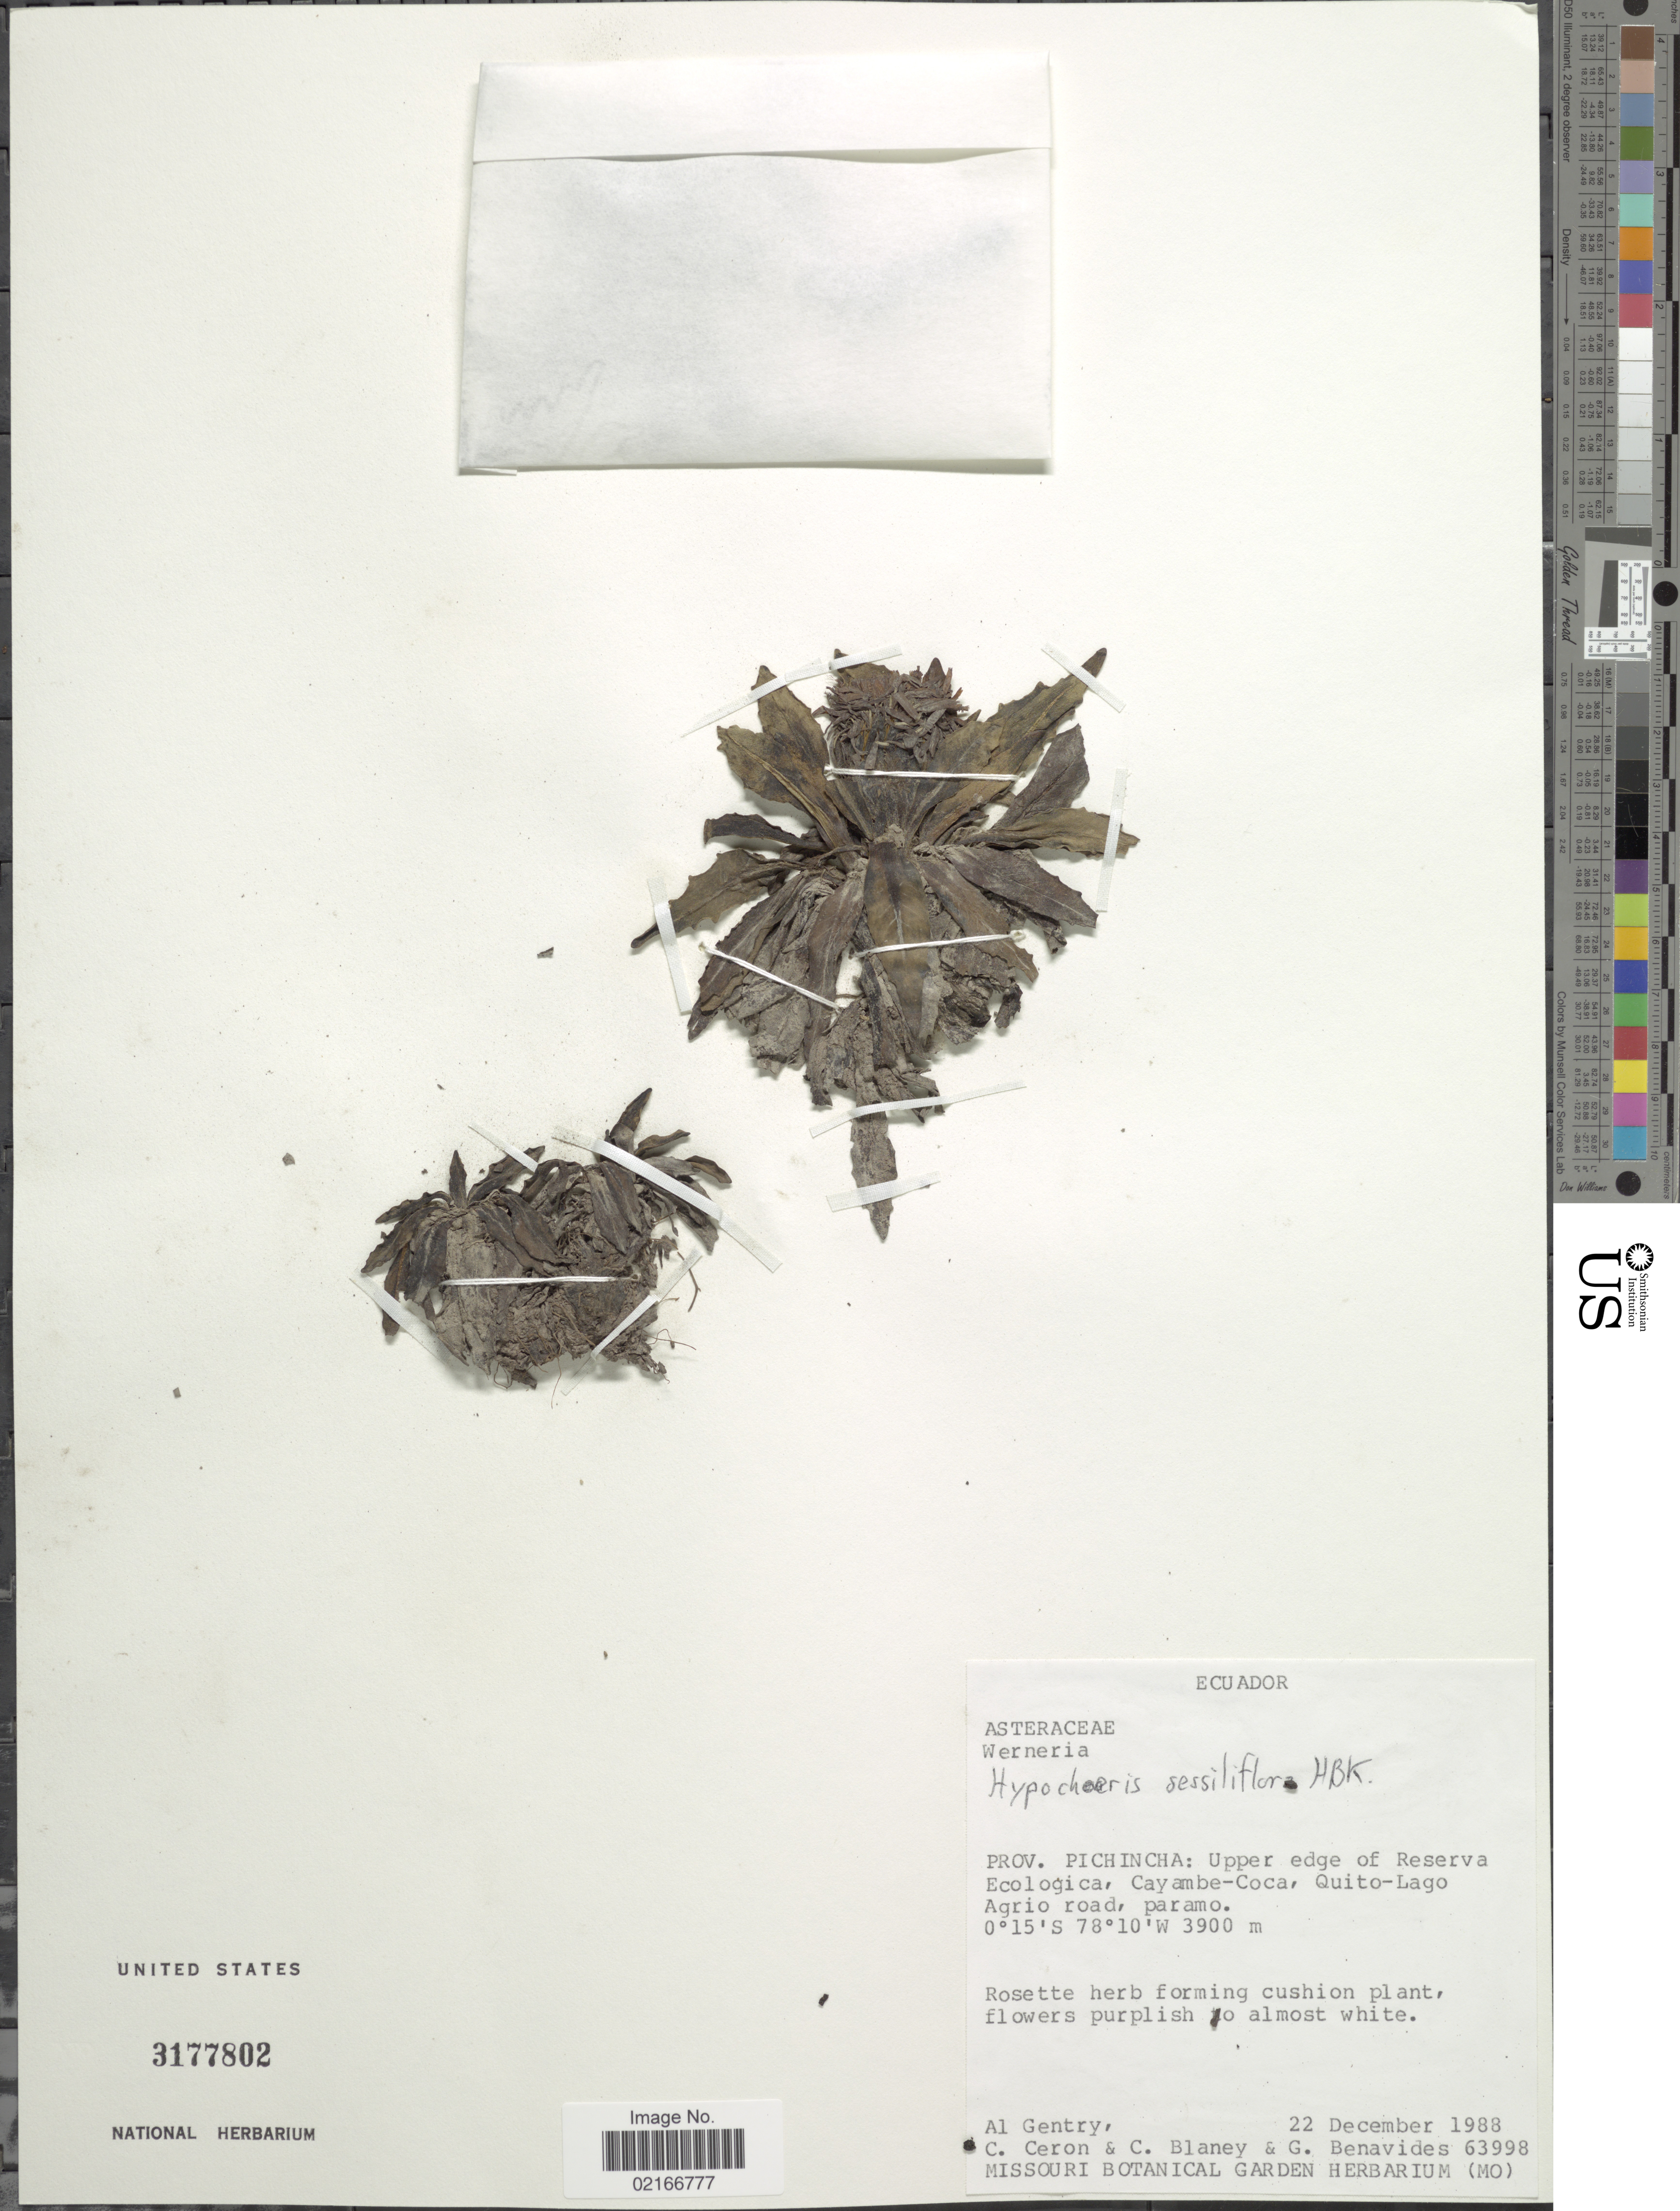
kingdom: Plantae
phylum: Tracheophyta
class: Magnoliopsida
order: Asterales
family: Asteraceae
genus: Hypochaeris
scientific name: Hypochaeris sessiflora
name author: Kunth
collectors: A. H. Gentry, C. Blaney & G. Benavides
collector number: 63998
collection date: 1988-12-22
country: Ecuador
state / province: Pichincha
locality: Upper edge of Reserva Ecologica, Cayambe-Coca, Quito-Lago Agrio road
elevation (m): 3900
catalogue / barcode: US 3177802